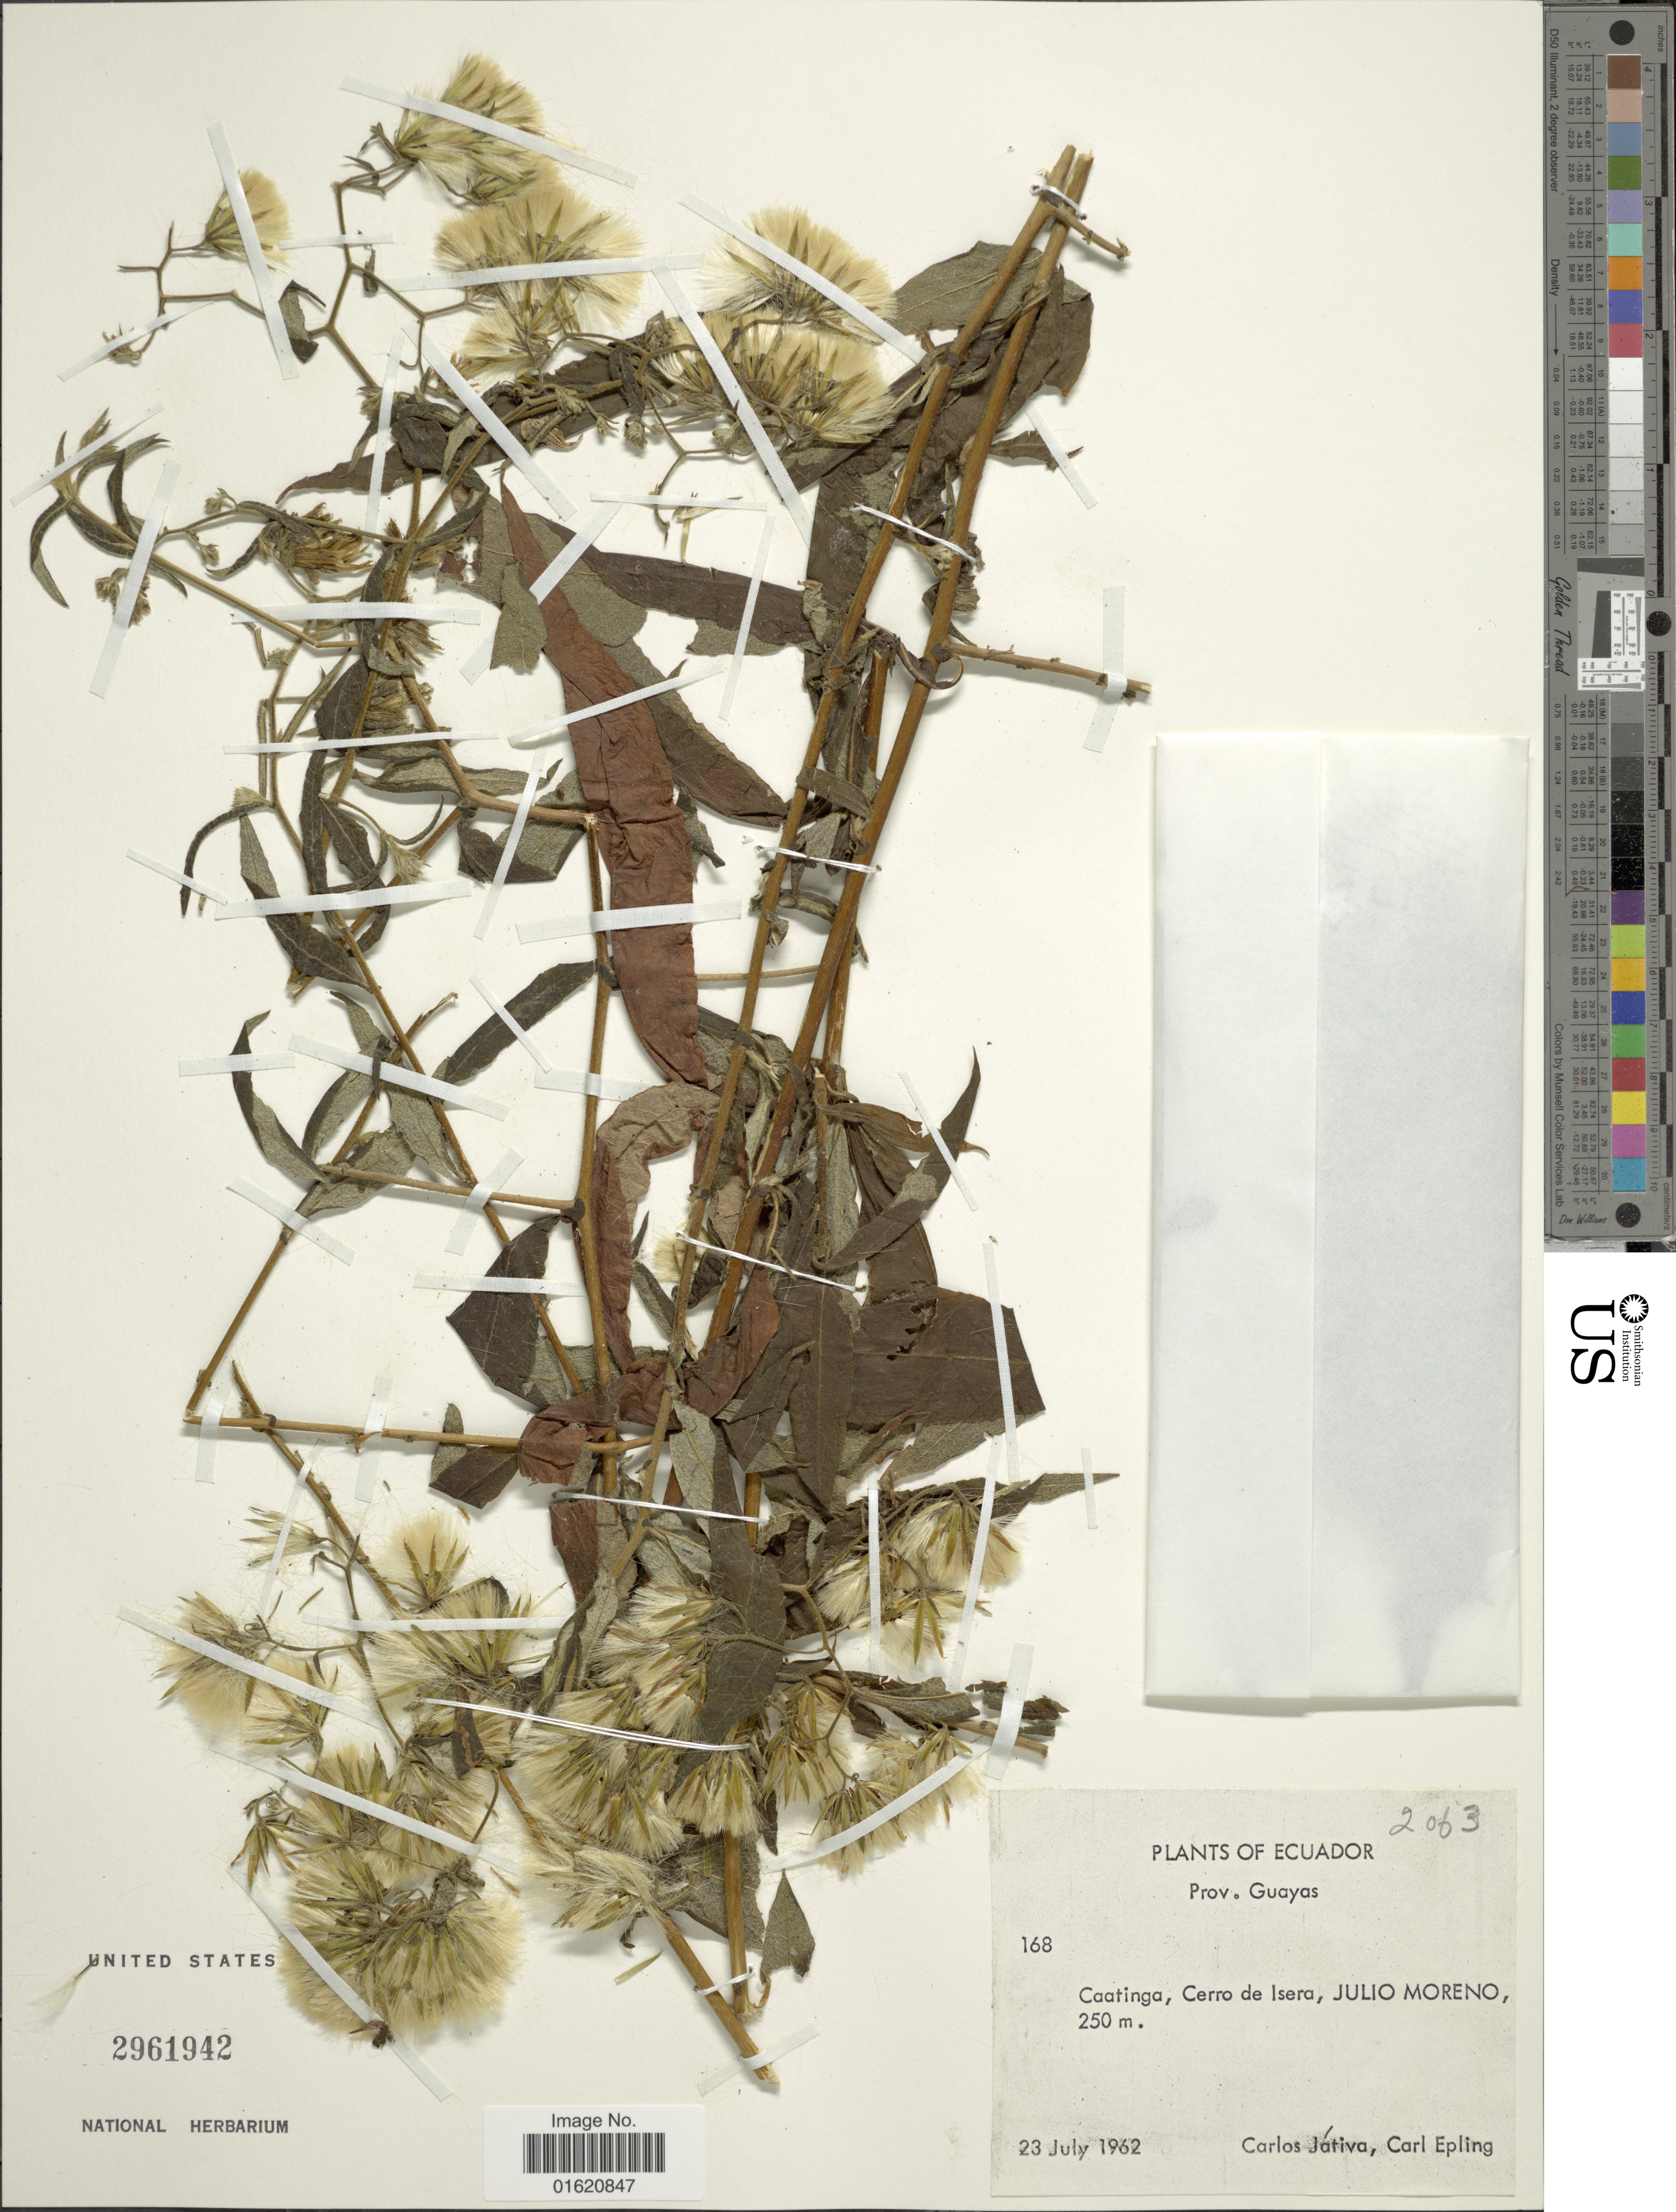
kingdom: Plantae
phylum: Tracheophyta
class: Magnoliopsida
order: Asterales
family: Asteraceae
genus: Trixis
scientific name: Trixis antimenorrhoea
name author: (Schrank) Mart. ex Kuntze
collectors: C. D. Játiva & C. C. Epling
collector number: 168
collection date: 1962-07-23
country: Ecuador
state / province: Guayas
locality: Caatinga, Cerro de Isera, Julio Moreno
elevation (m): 250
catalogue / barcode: US 2961942